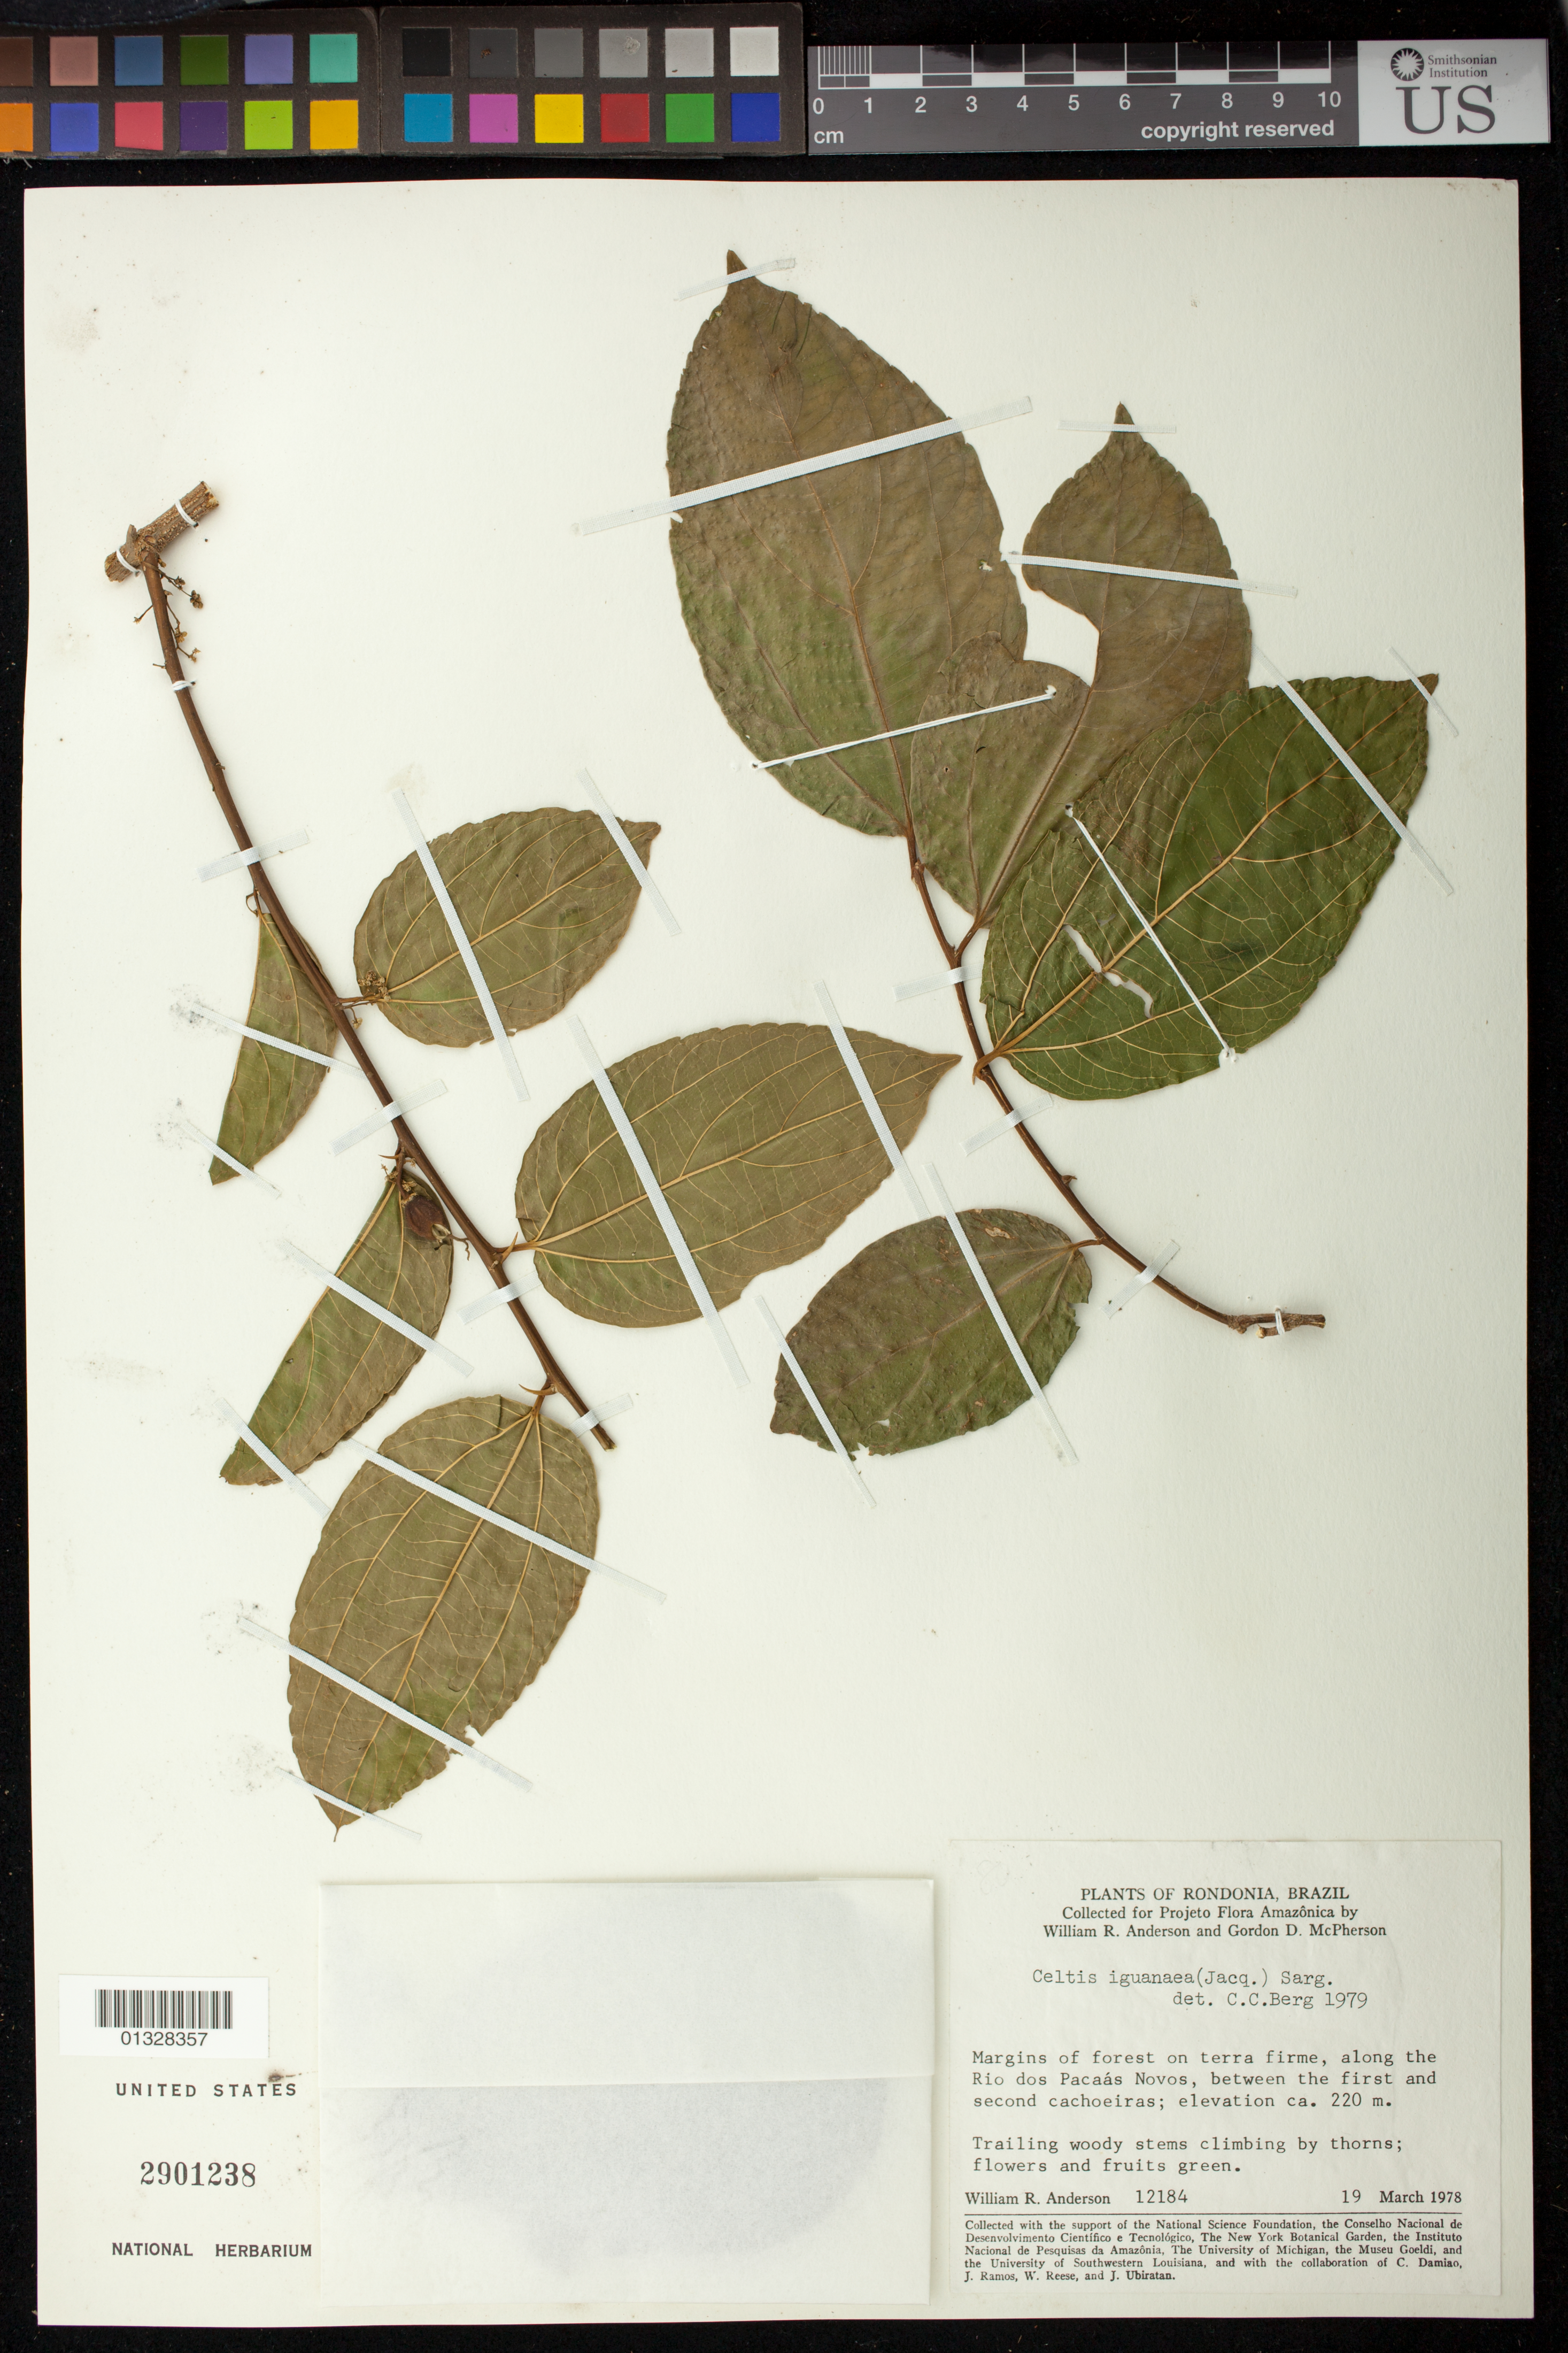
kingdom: Plantae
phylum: Tracheophyta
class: Magnoliopsida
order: Rosales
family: Cannabaceae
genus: Celtis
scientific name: Celtis iguanaea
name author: (Jacq.) Sarg.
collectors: W. Anderson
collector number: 12184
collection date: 1978-03-19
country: Brazil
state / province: Rondônia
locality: Margins of forest on terra firme, along the Rio dos Pacaás Novos, between the first and second cachoeiras.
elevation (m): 220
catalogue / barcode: US 2901238